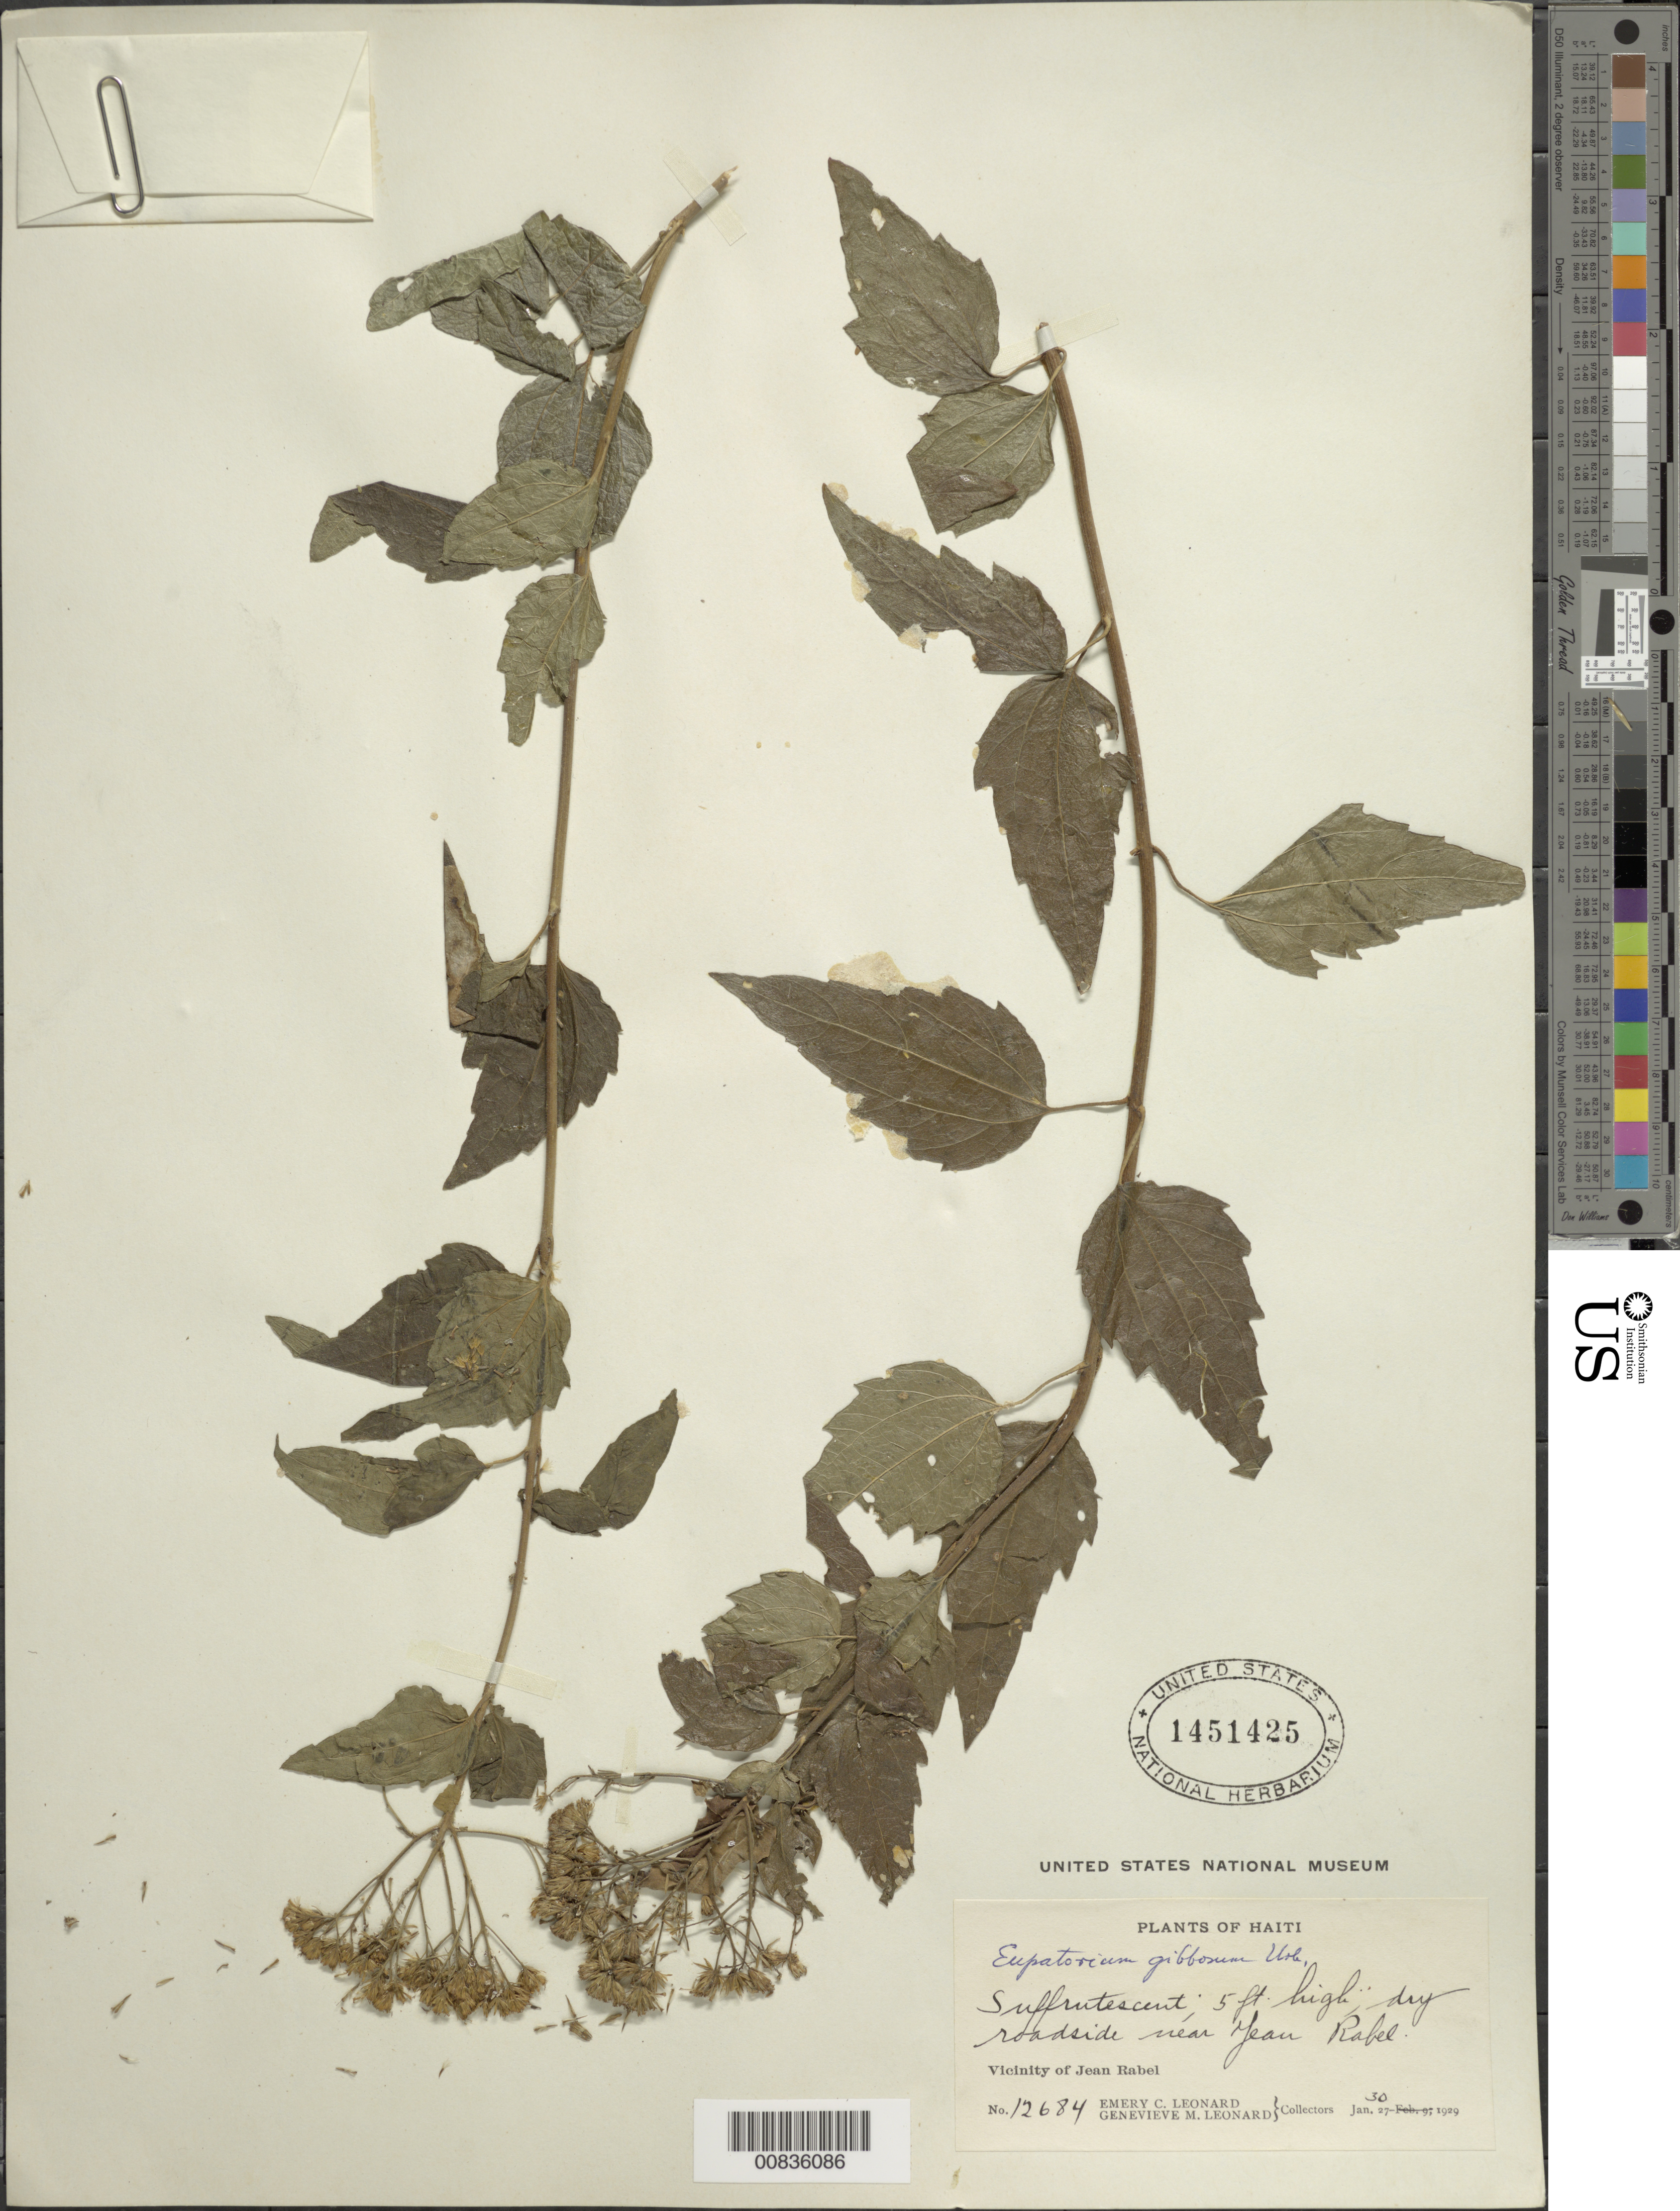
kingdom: Plantae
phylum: Tracheophyta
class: Magnoliopsida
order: Asterales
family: Asteraceae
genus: Koanophyllon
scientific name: Koanophyllon gibbosum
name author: (Urb.) R.M. King & H. Rob.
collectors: E. C. Leonard & G. M. Leonard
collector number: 12684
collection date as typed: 30 Jan 1929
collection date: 1929-01-30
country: Haiti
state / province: Nord-Ouest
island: Hispaniola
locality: Vicinity of Jean Rabel, near town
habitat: Dry roadside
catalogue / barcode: US 1451425